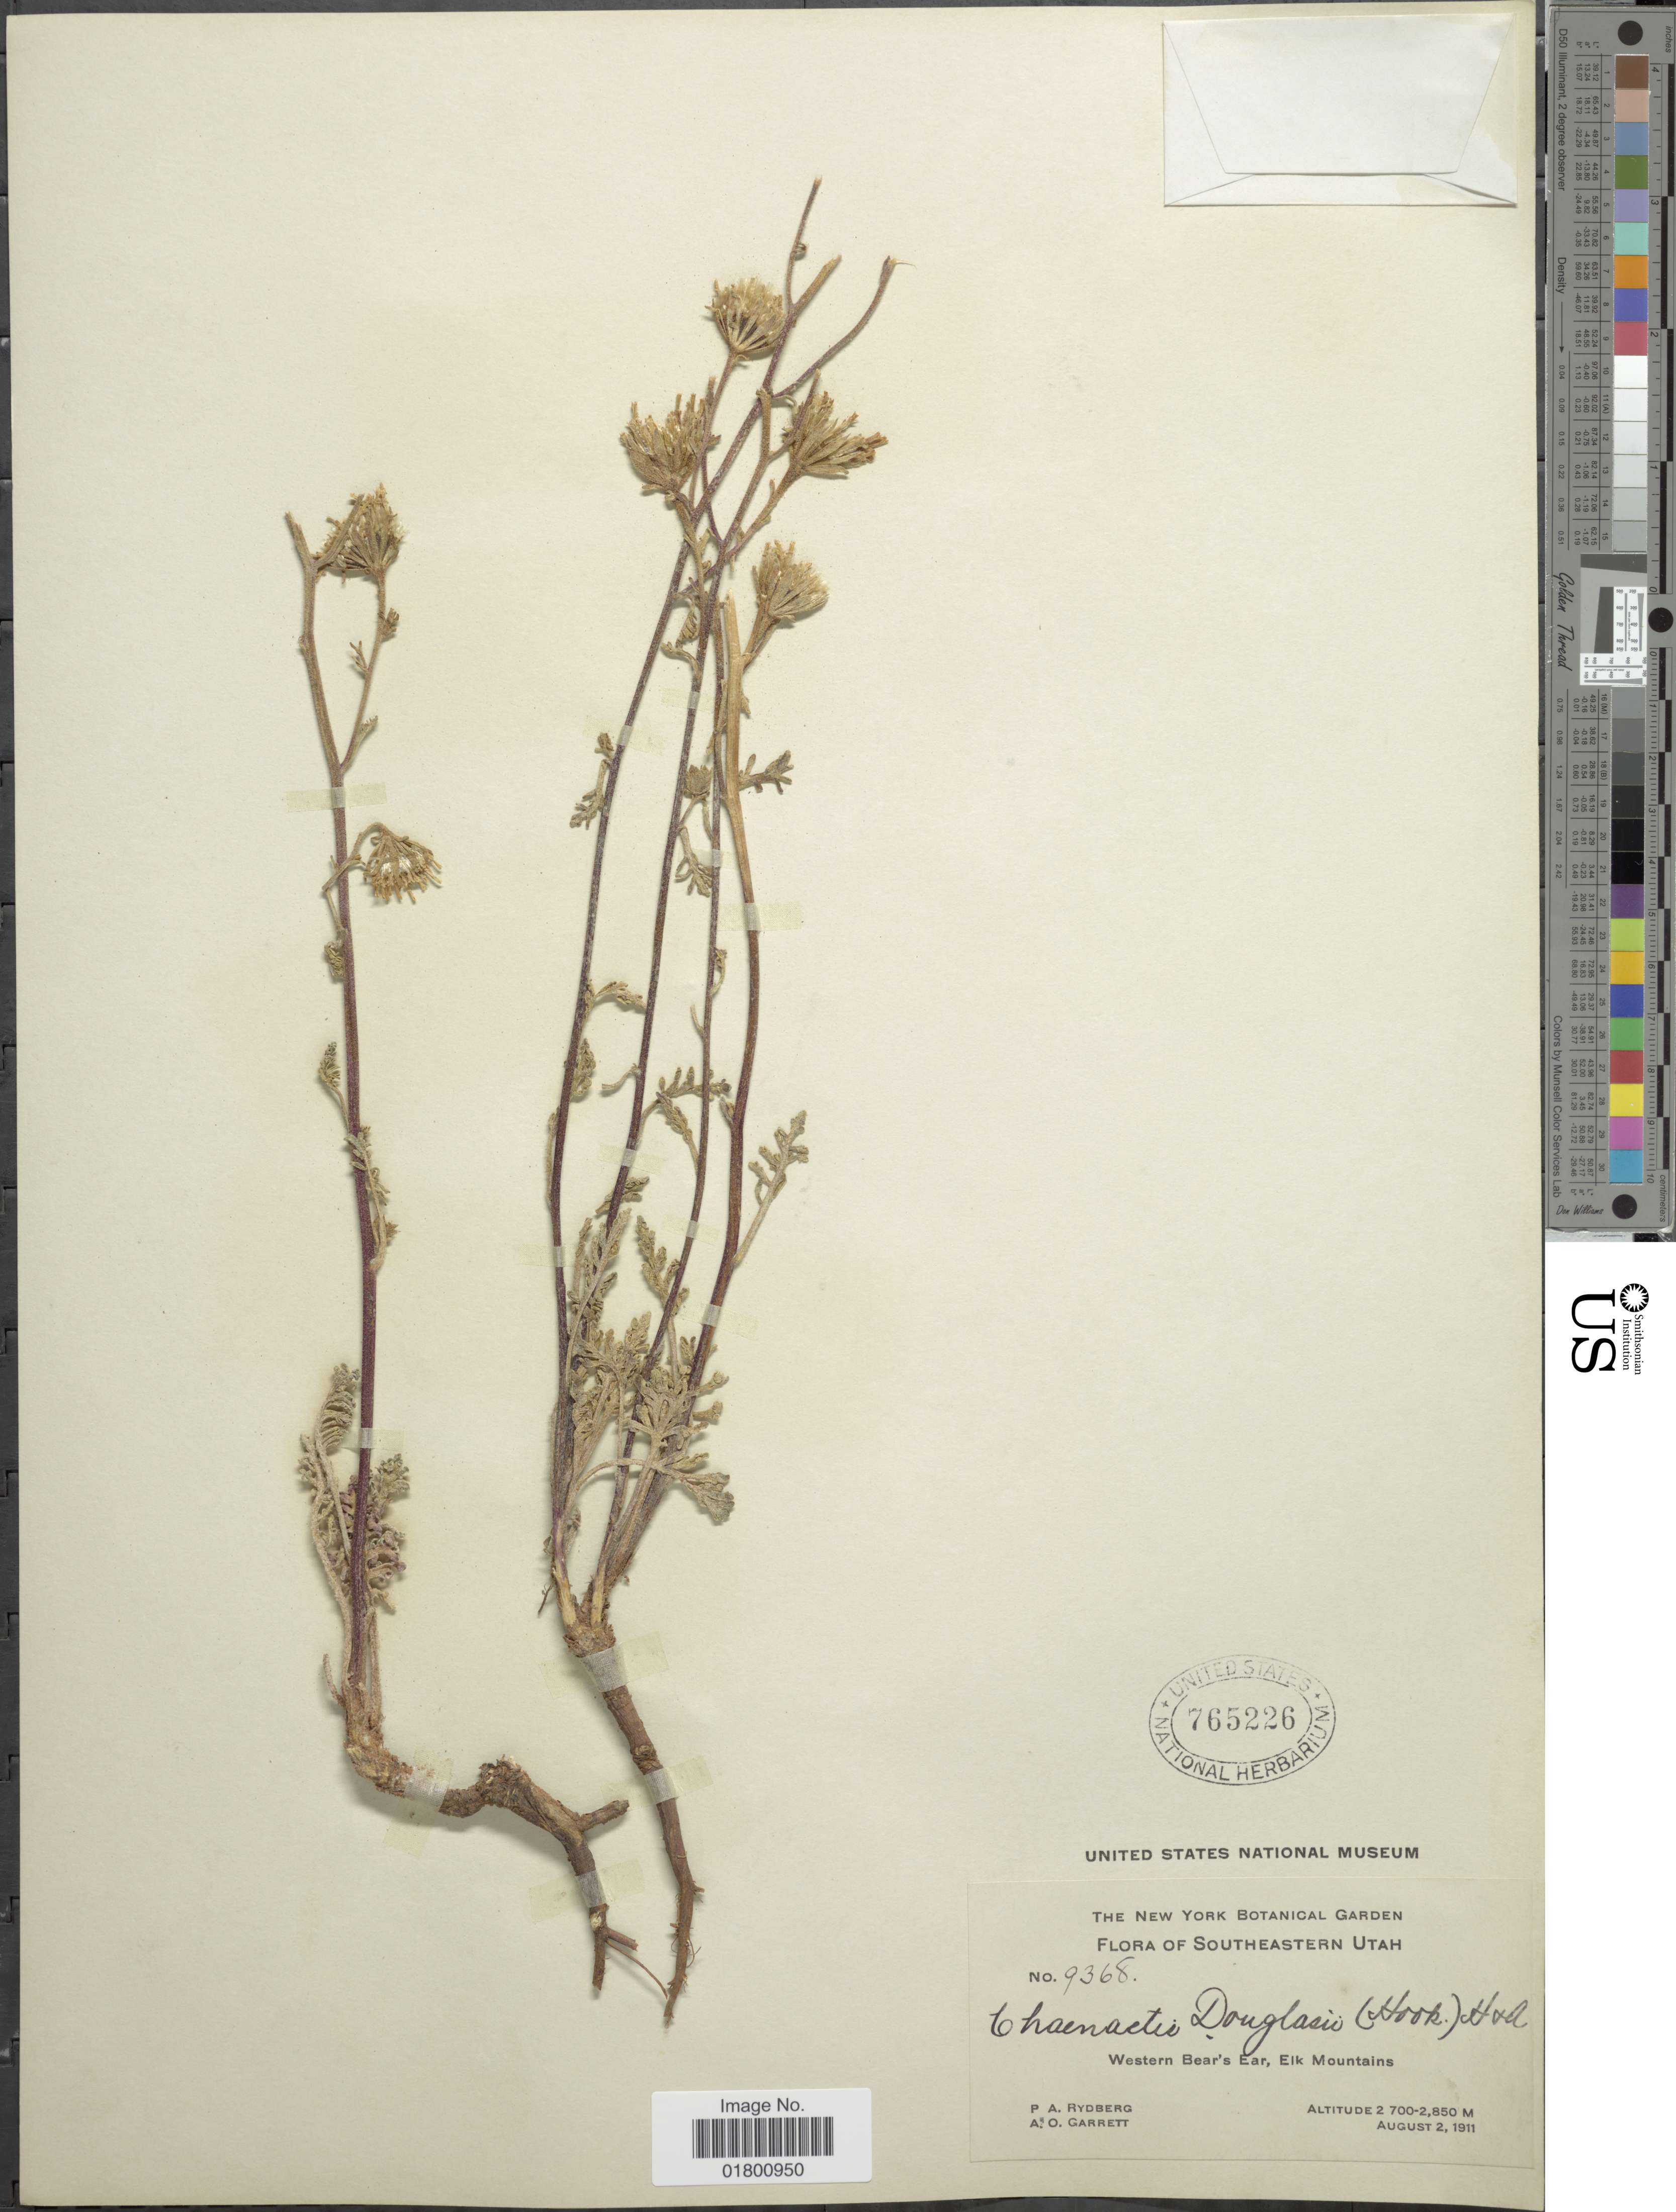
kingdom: Plantae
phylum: Tracheophyta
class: Magnoliopsida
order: Asterales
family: Asteraceae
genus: Chaenactis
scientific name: Chaenactis douglasii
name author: Hook. & Arn.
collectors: P. A. Rydberg & A. O. Garrett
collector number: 9368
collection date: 1911-08-02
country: United States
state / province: Utah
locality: Southeastern Utah, Western Bear's Ear, Elk Mountains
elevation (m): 2700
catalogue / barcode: US 765226